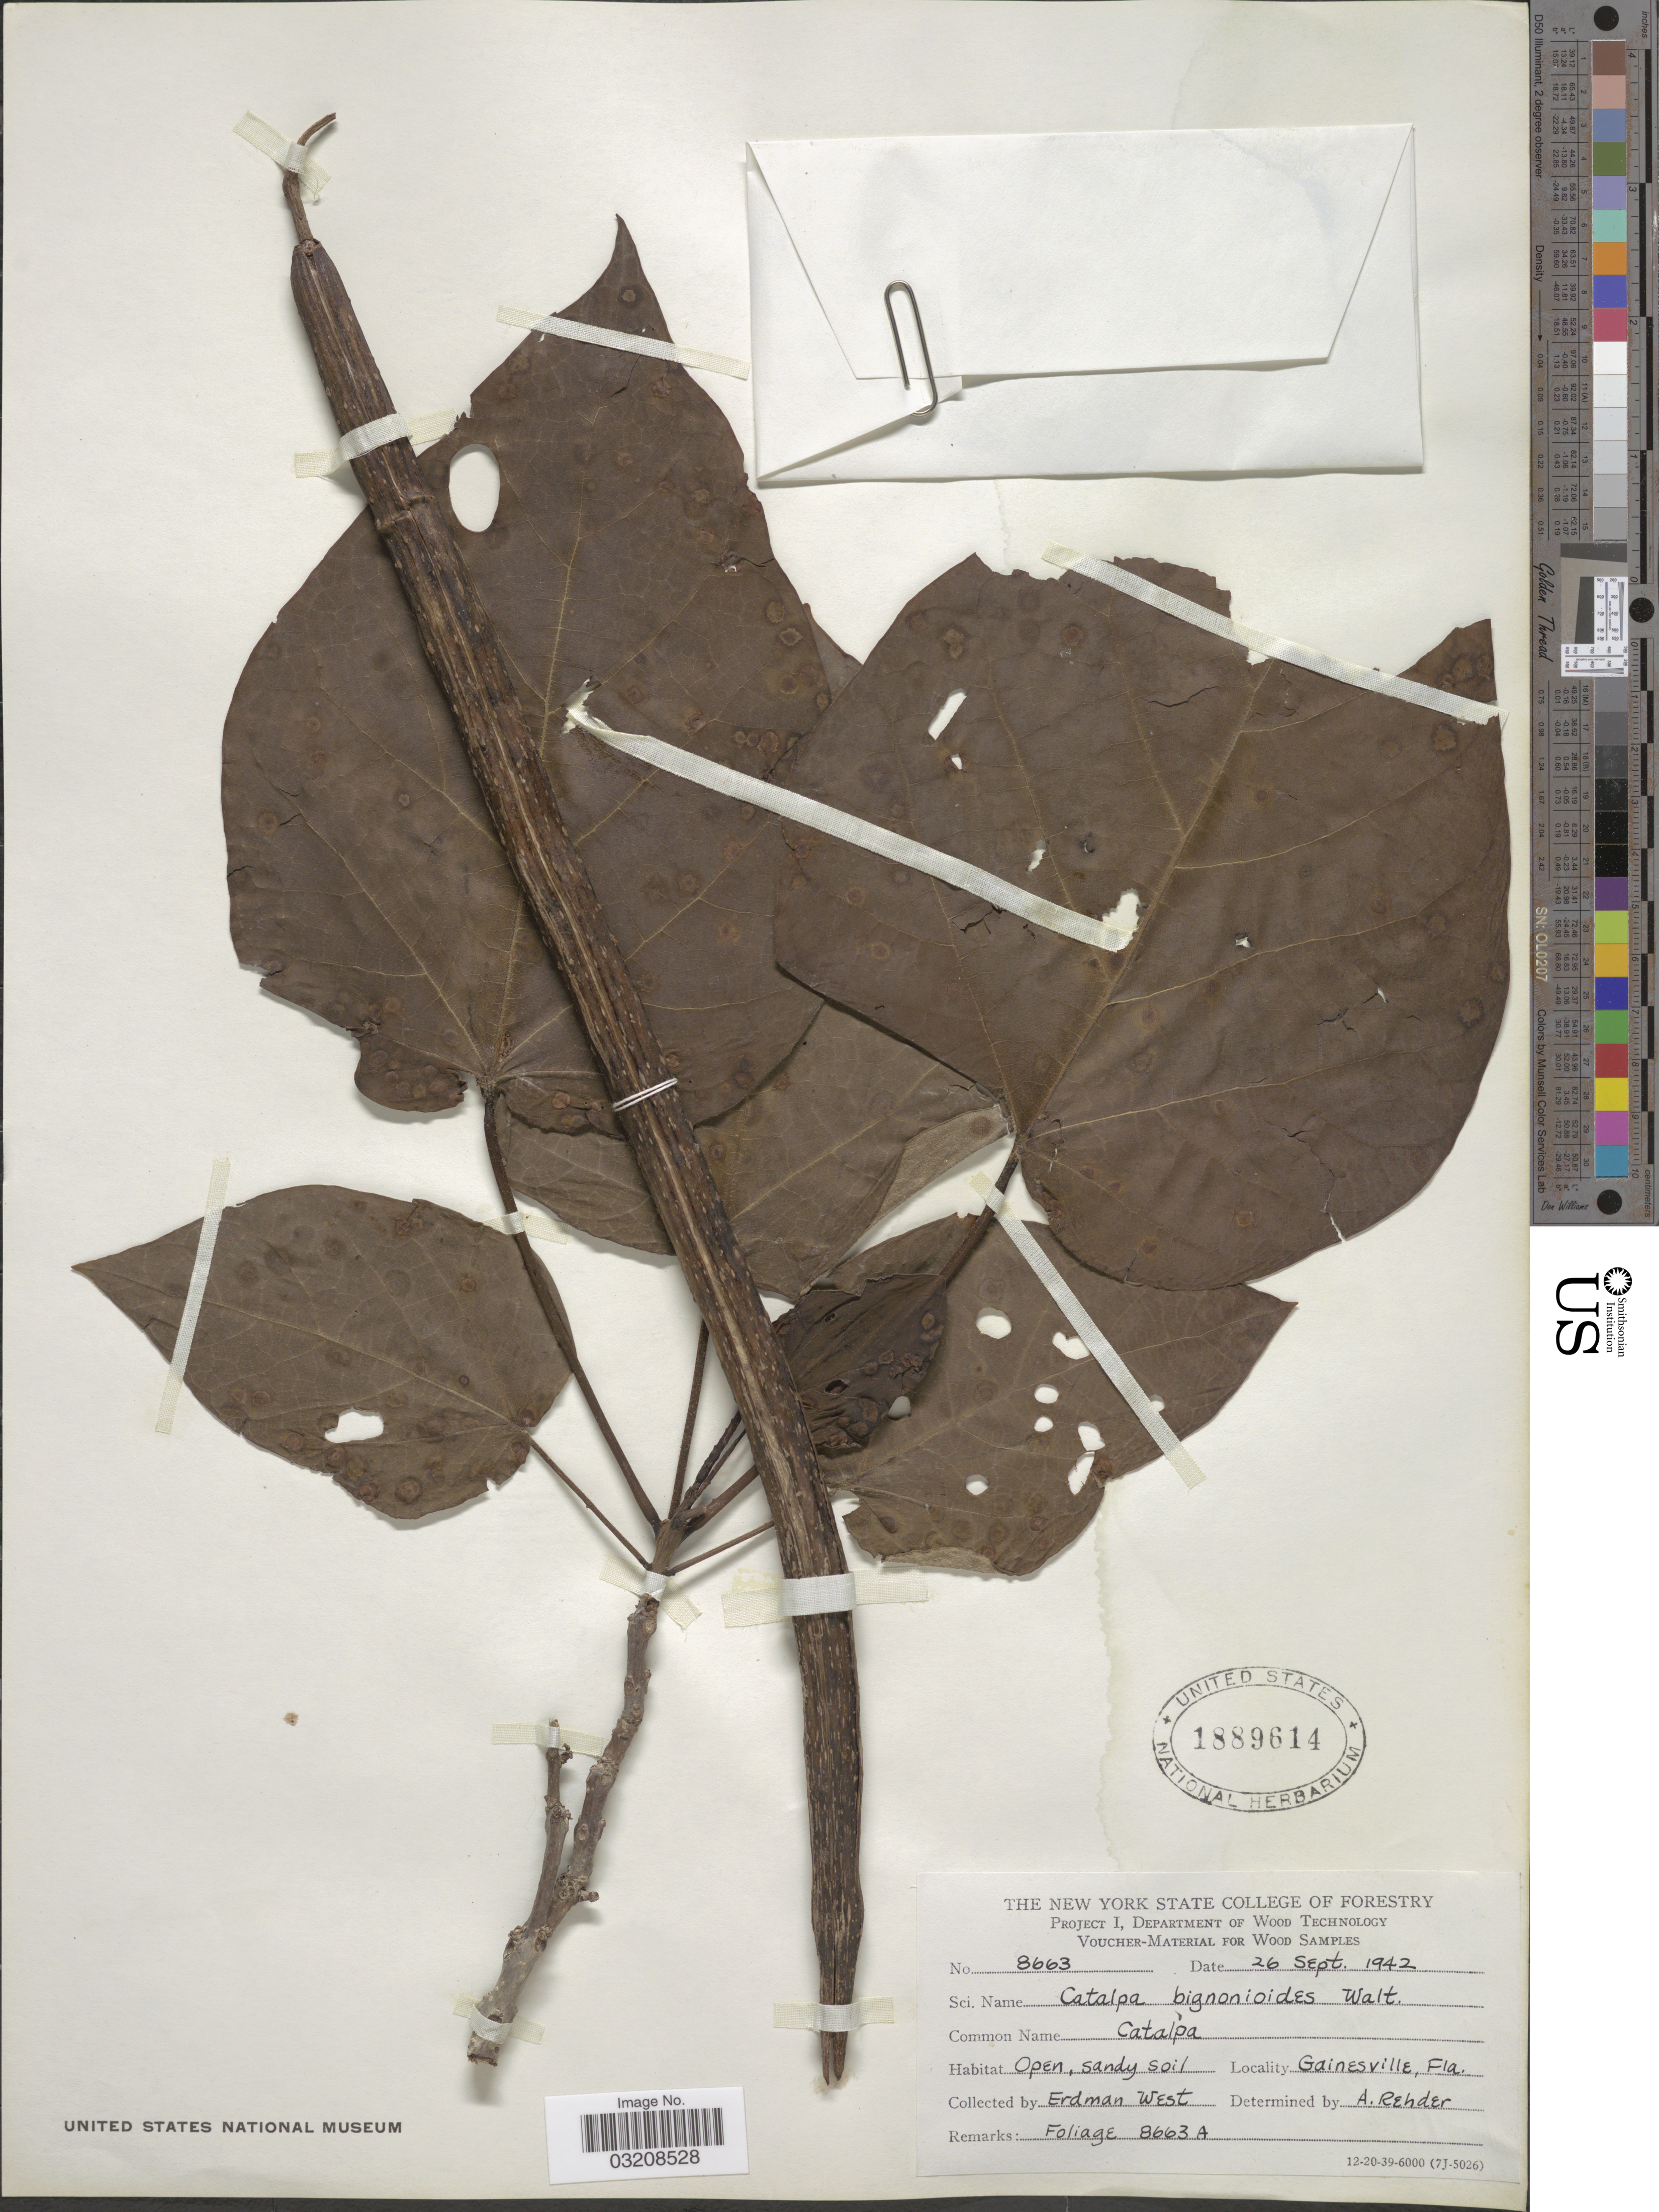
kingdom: Plantae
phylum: Tracheophyta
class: Magnoliopsida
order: Lamiales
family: Bignoniaceae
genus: Catalpa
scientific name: Catalpa bignonioides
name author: Walter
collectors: E. West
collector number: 8663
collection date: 1942-09-26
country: United States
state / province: Florida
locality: Gainesville, Fla.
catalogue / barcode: US 1889614